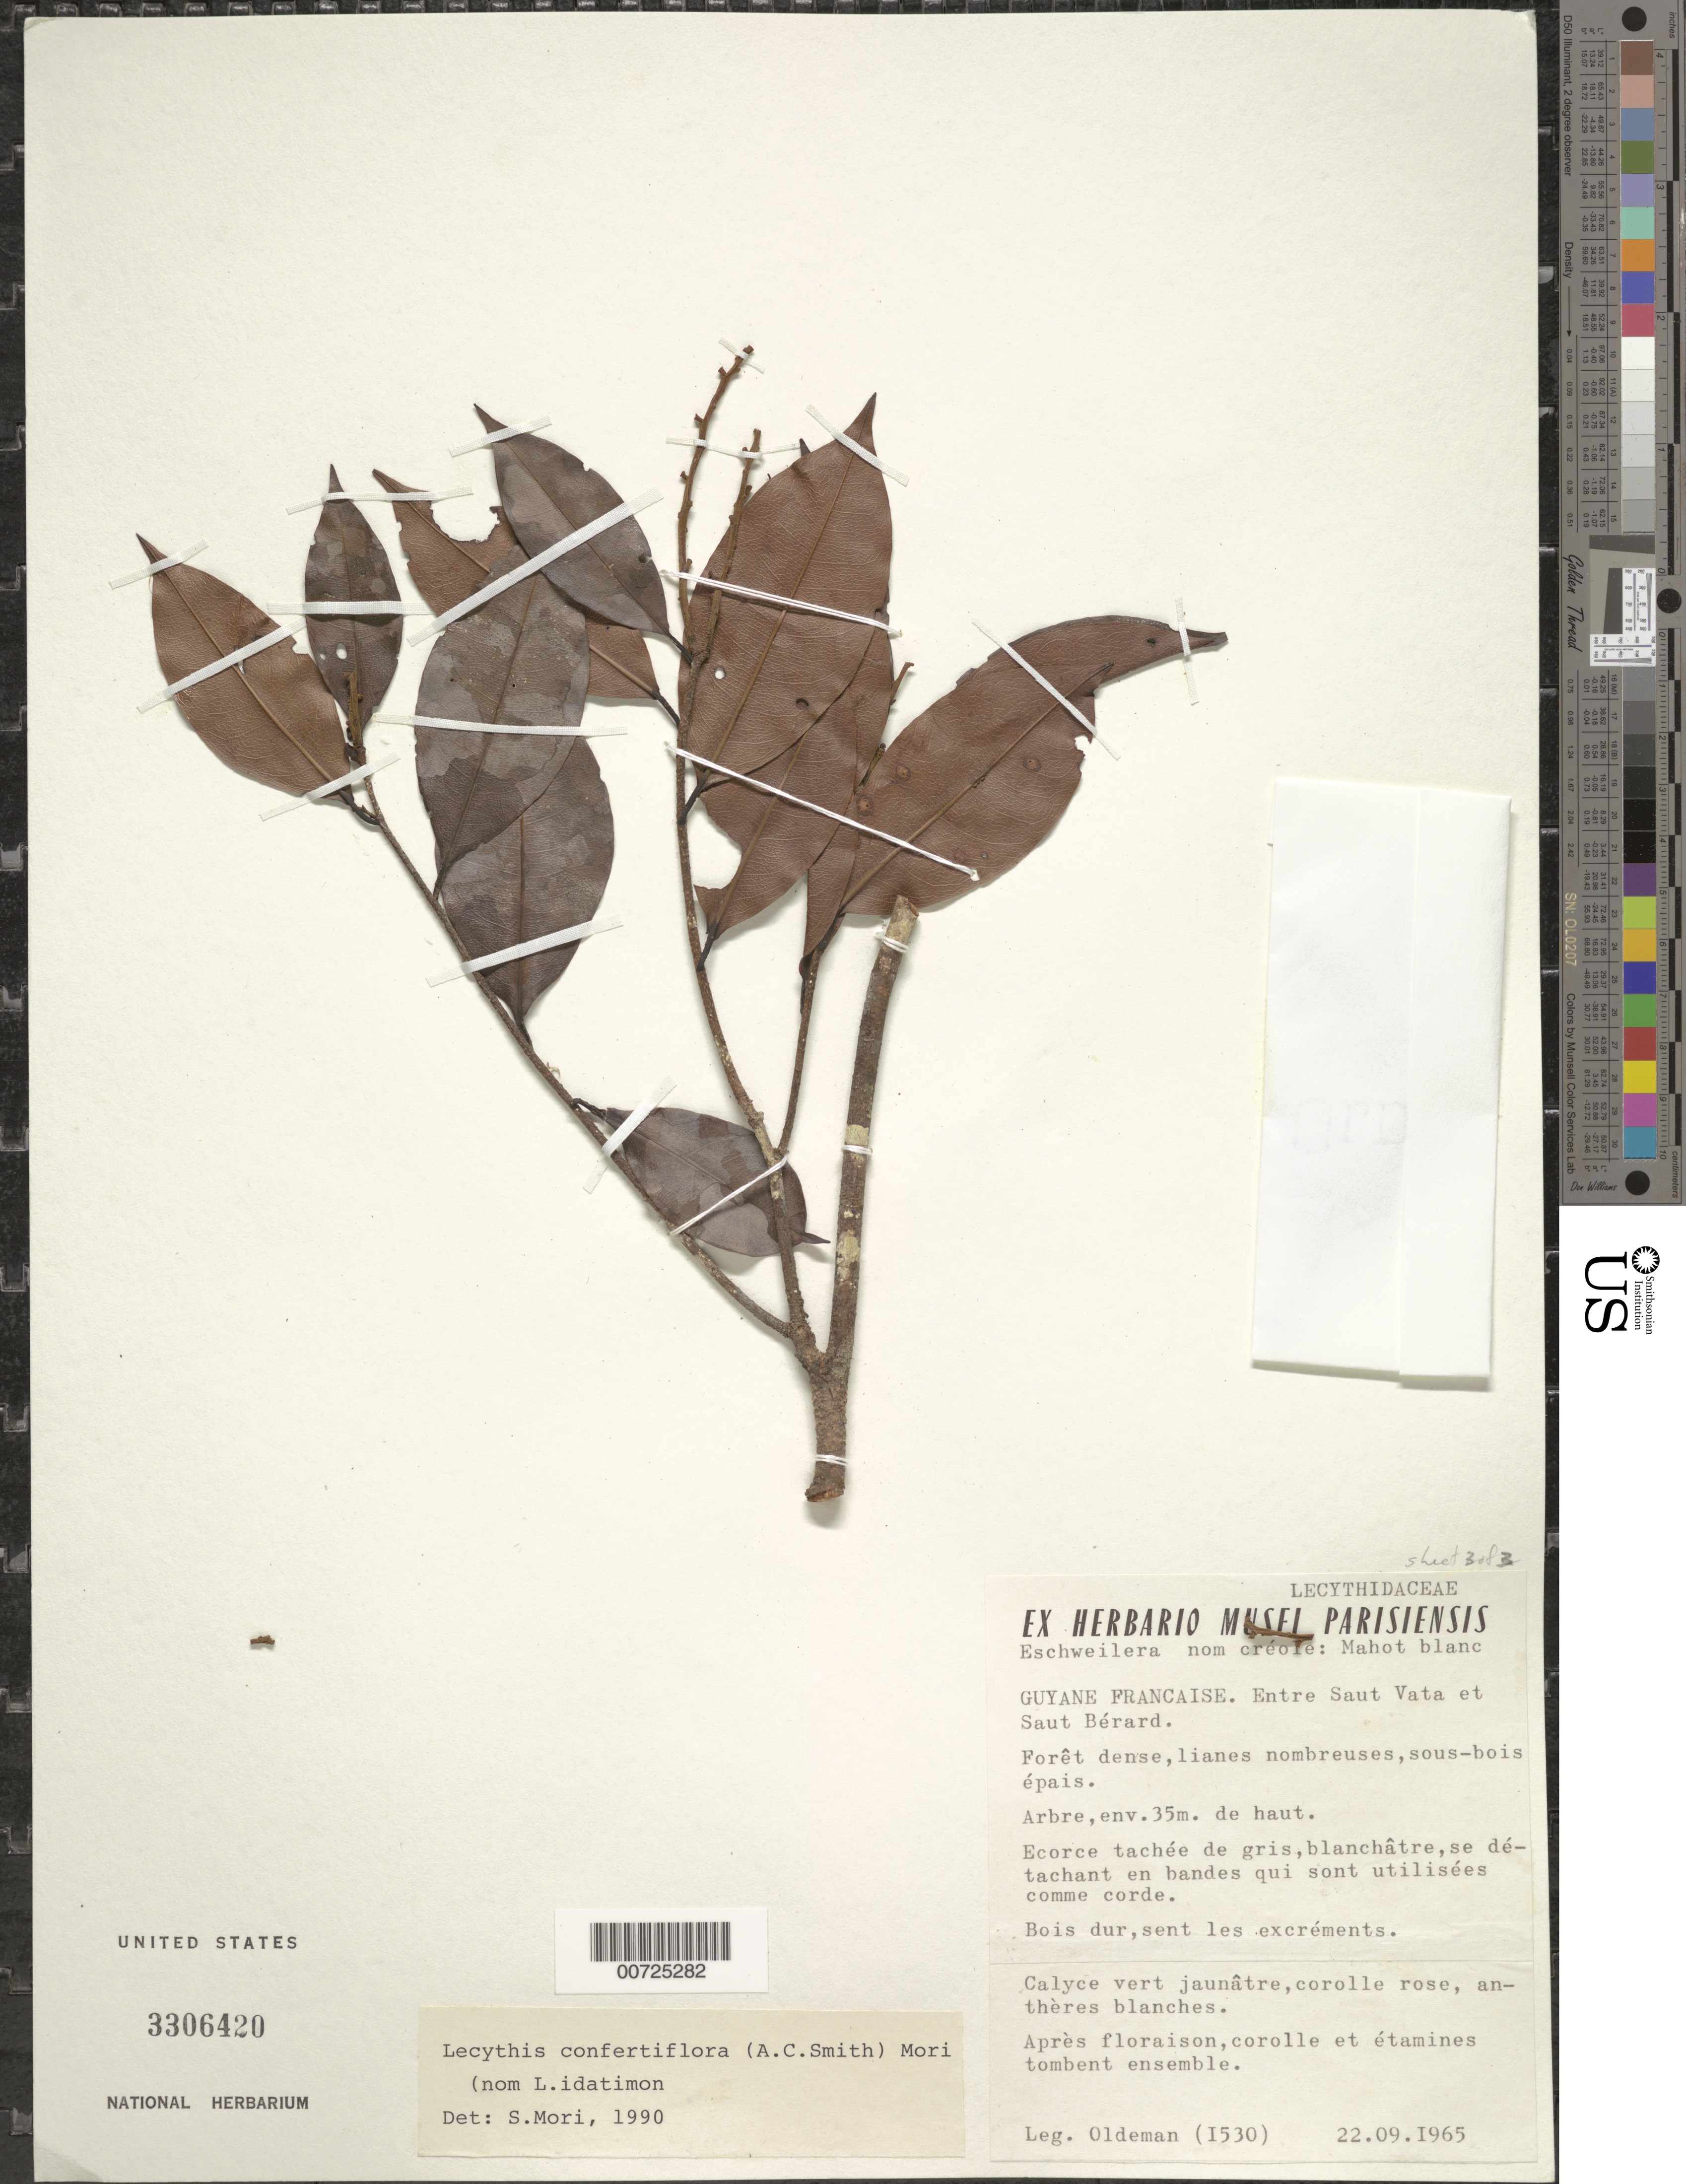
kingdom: Plantae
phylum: Tracheophyta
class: Magnoliopsida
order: Ericales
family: Lecythidaceae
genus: Lecythis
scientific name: Lecythis confertiflora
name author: (A.C. Sm.) S.A. Mori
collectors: -- Oldeman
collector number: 1530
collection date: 1965-09-22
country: French Guiana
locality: Guyane Francaise. Entre Saut Vata et Saut Bérard.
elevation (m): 35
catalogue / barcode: US 3306420